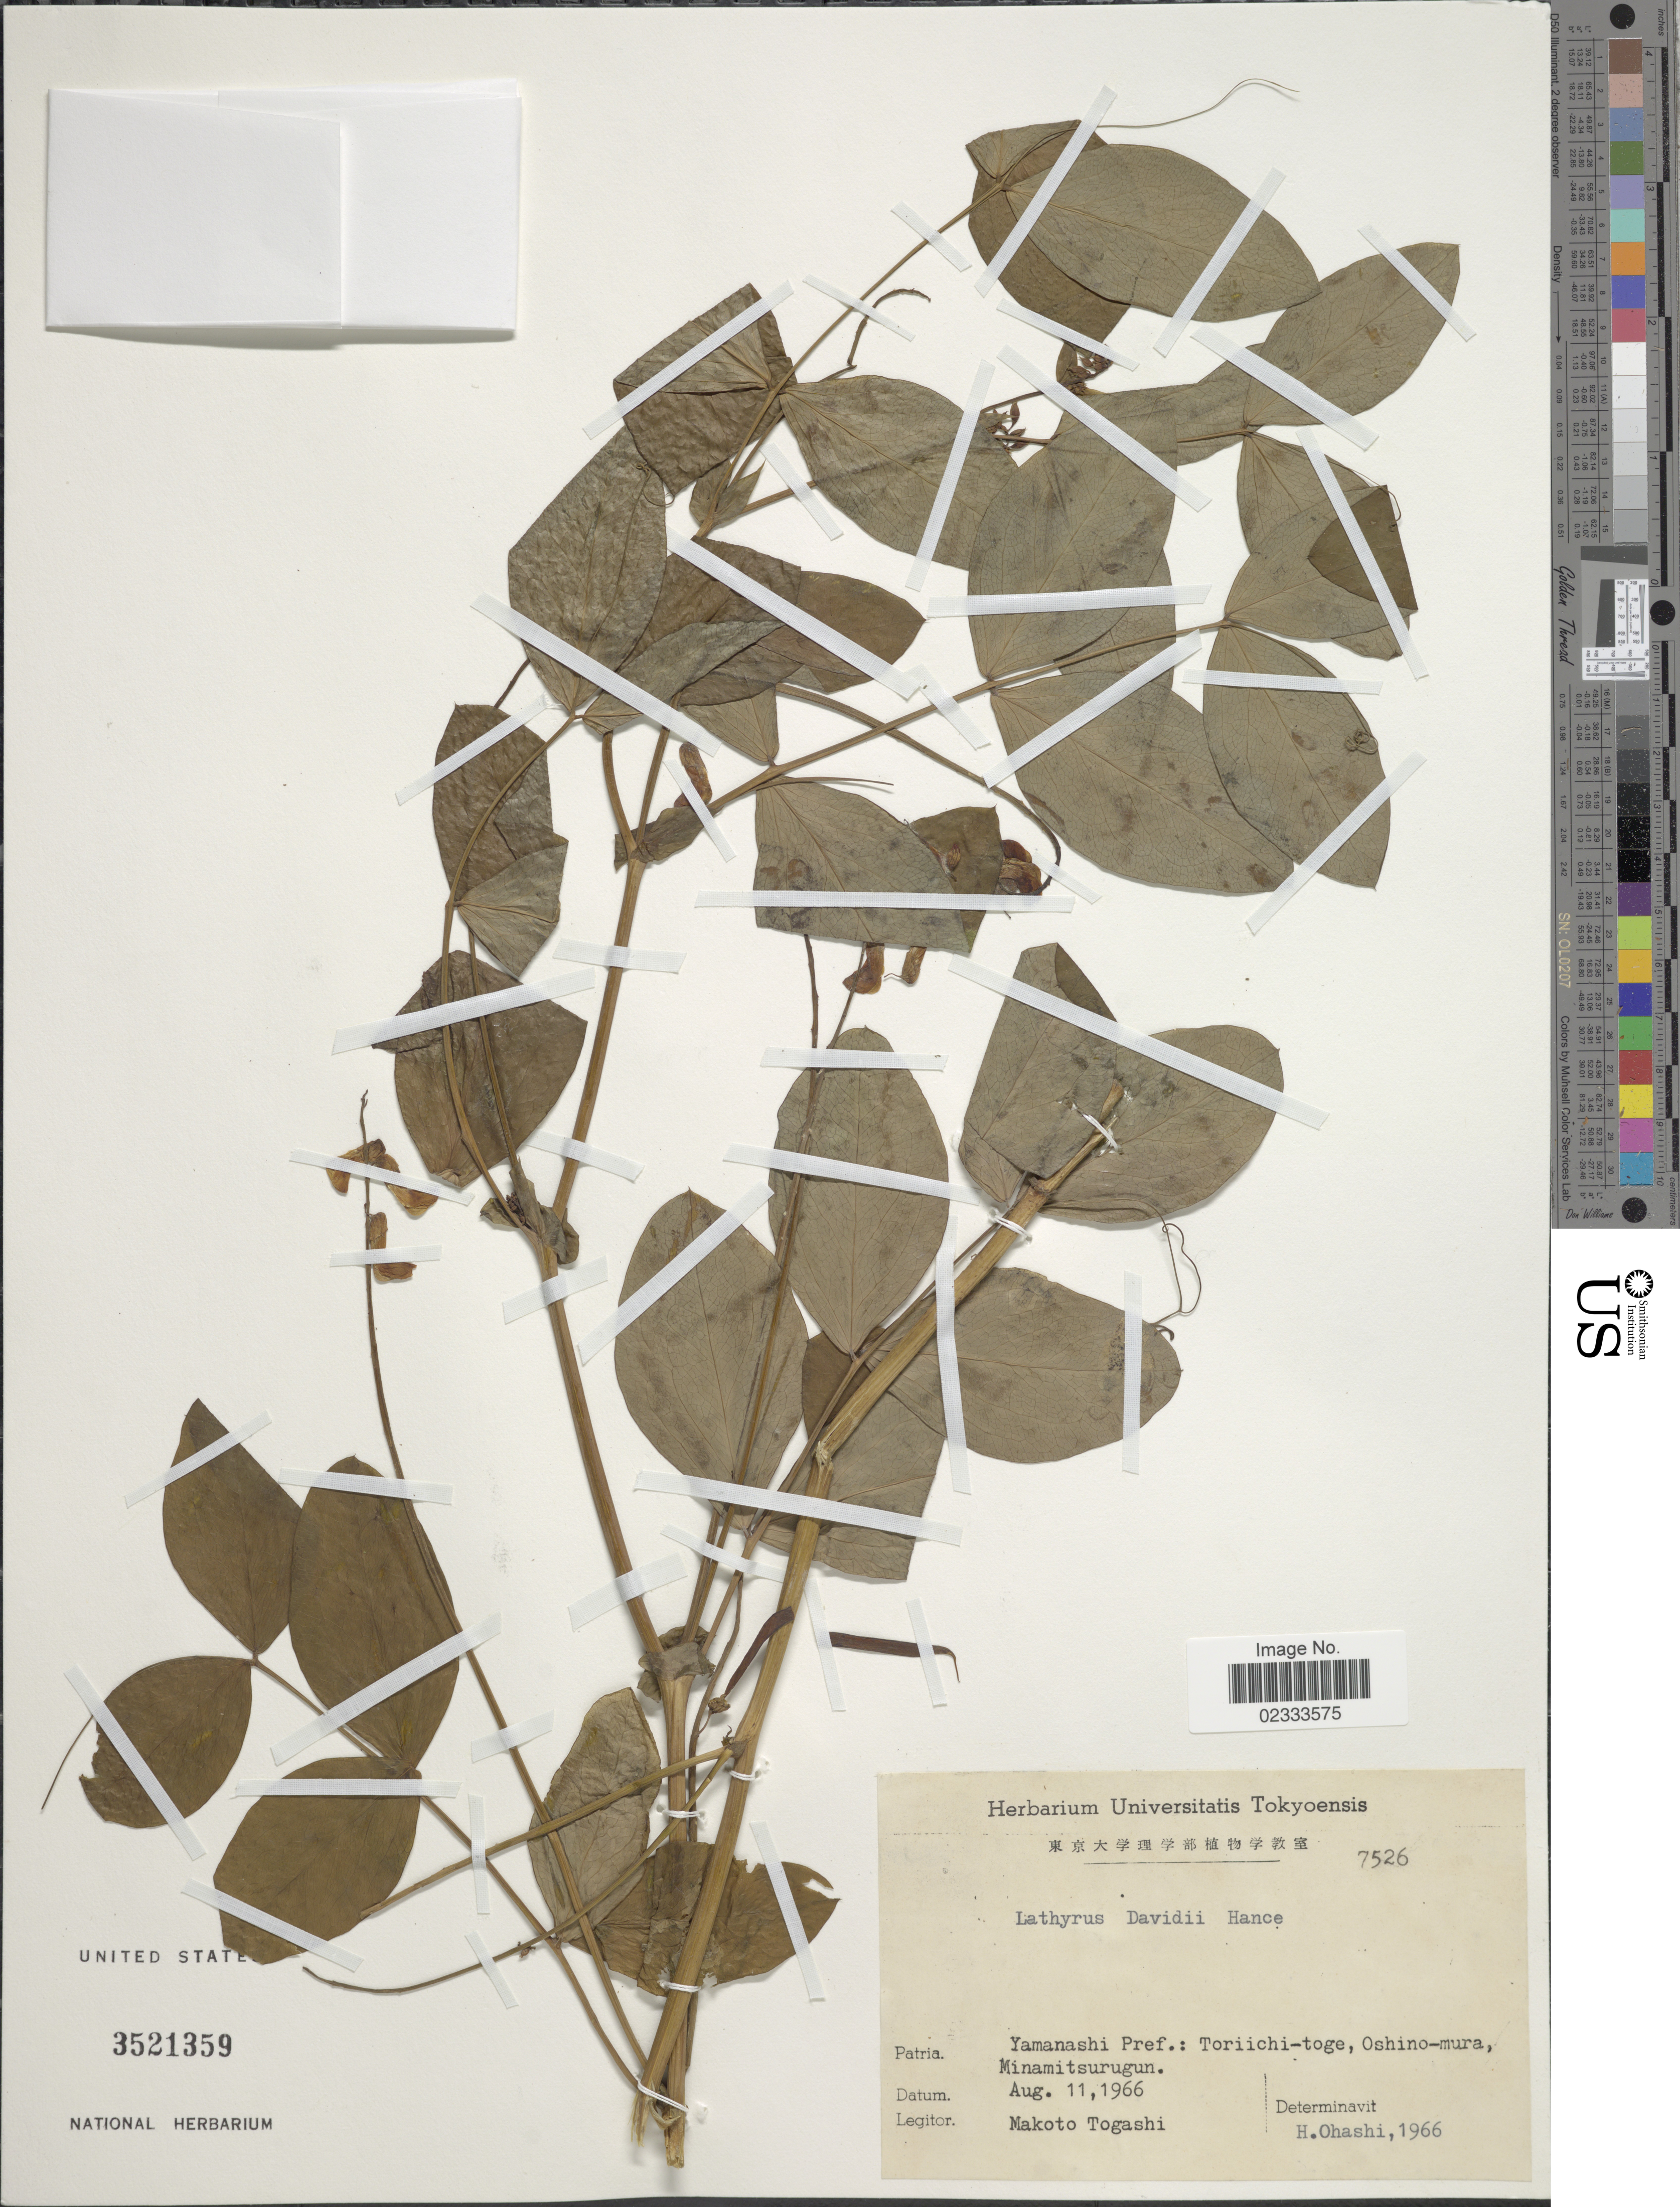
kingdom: Plantae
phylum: Tracheophyta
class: Magnoliopsida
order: Fabales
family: Fabaceae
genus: Lathyrus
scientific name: Lathyrus davidii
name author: Hance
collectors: M. Togashi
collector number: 7526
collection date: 1966-08-11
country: Japan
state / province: Yamanasi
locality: Toriichi-toge, Oshino-mura, Minamitsurugun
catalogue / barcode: US 3521359